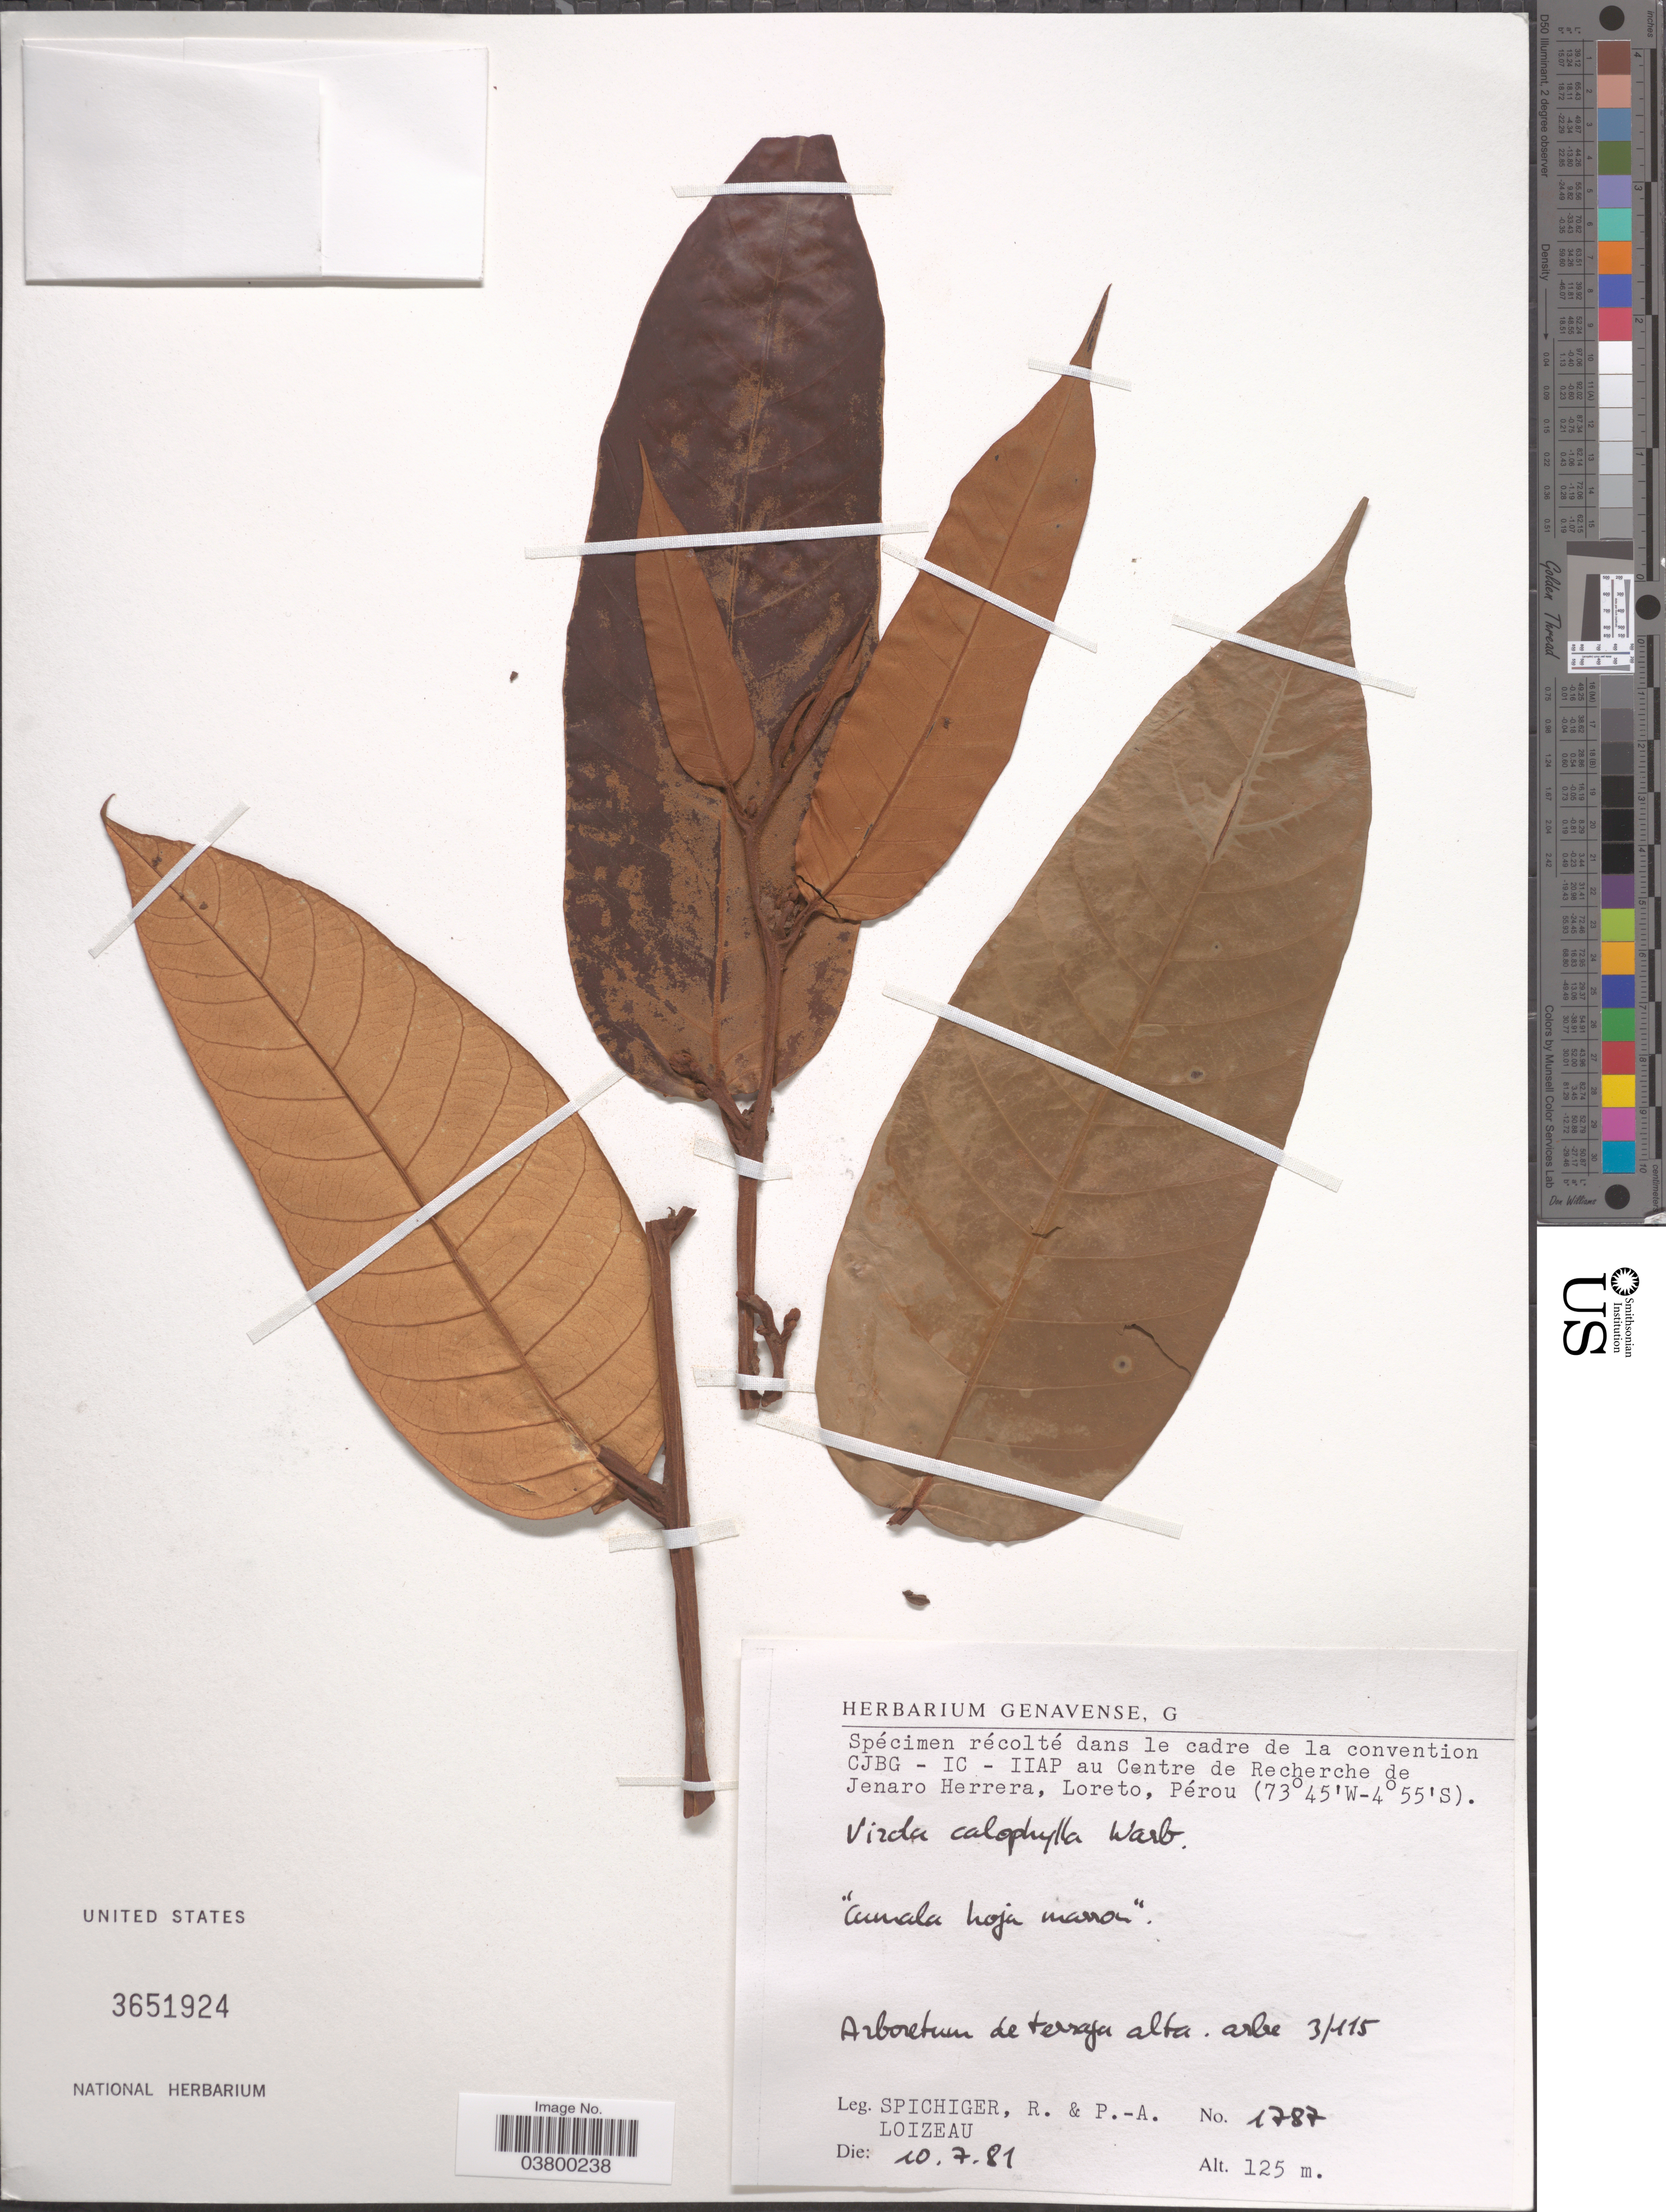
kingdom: Plantae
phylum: Tracheophyta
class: Magnoliopsida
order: Magnoliales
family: Myristicaceae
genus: Virola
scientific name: Virola calophylla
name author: (Spruce) Warb.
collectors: R. Spichiger & P. Loizeau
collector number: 1787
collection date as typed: Transcribed d/m/y: 10/7/81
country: Peru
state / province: Loreto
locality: Centre de Recherche de Jenaro Herrera, Pérou. Arboretum de terraza alta. Arbre 3/115.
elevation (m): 125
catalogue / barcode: US 3651924